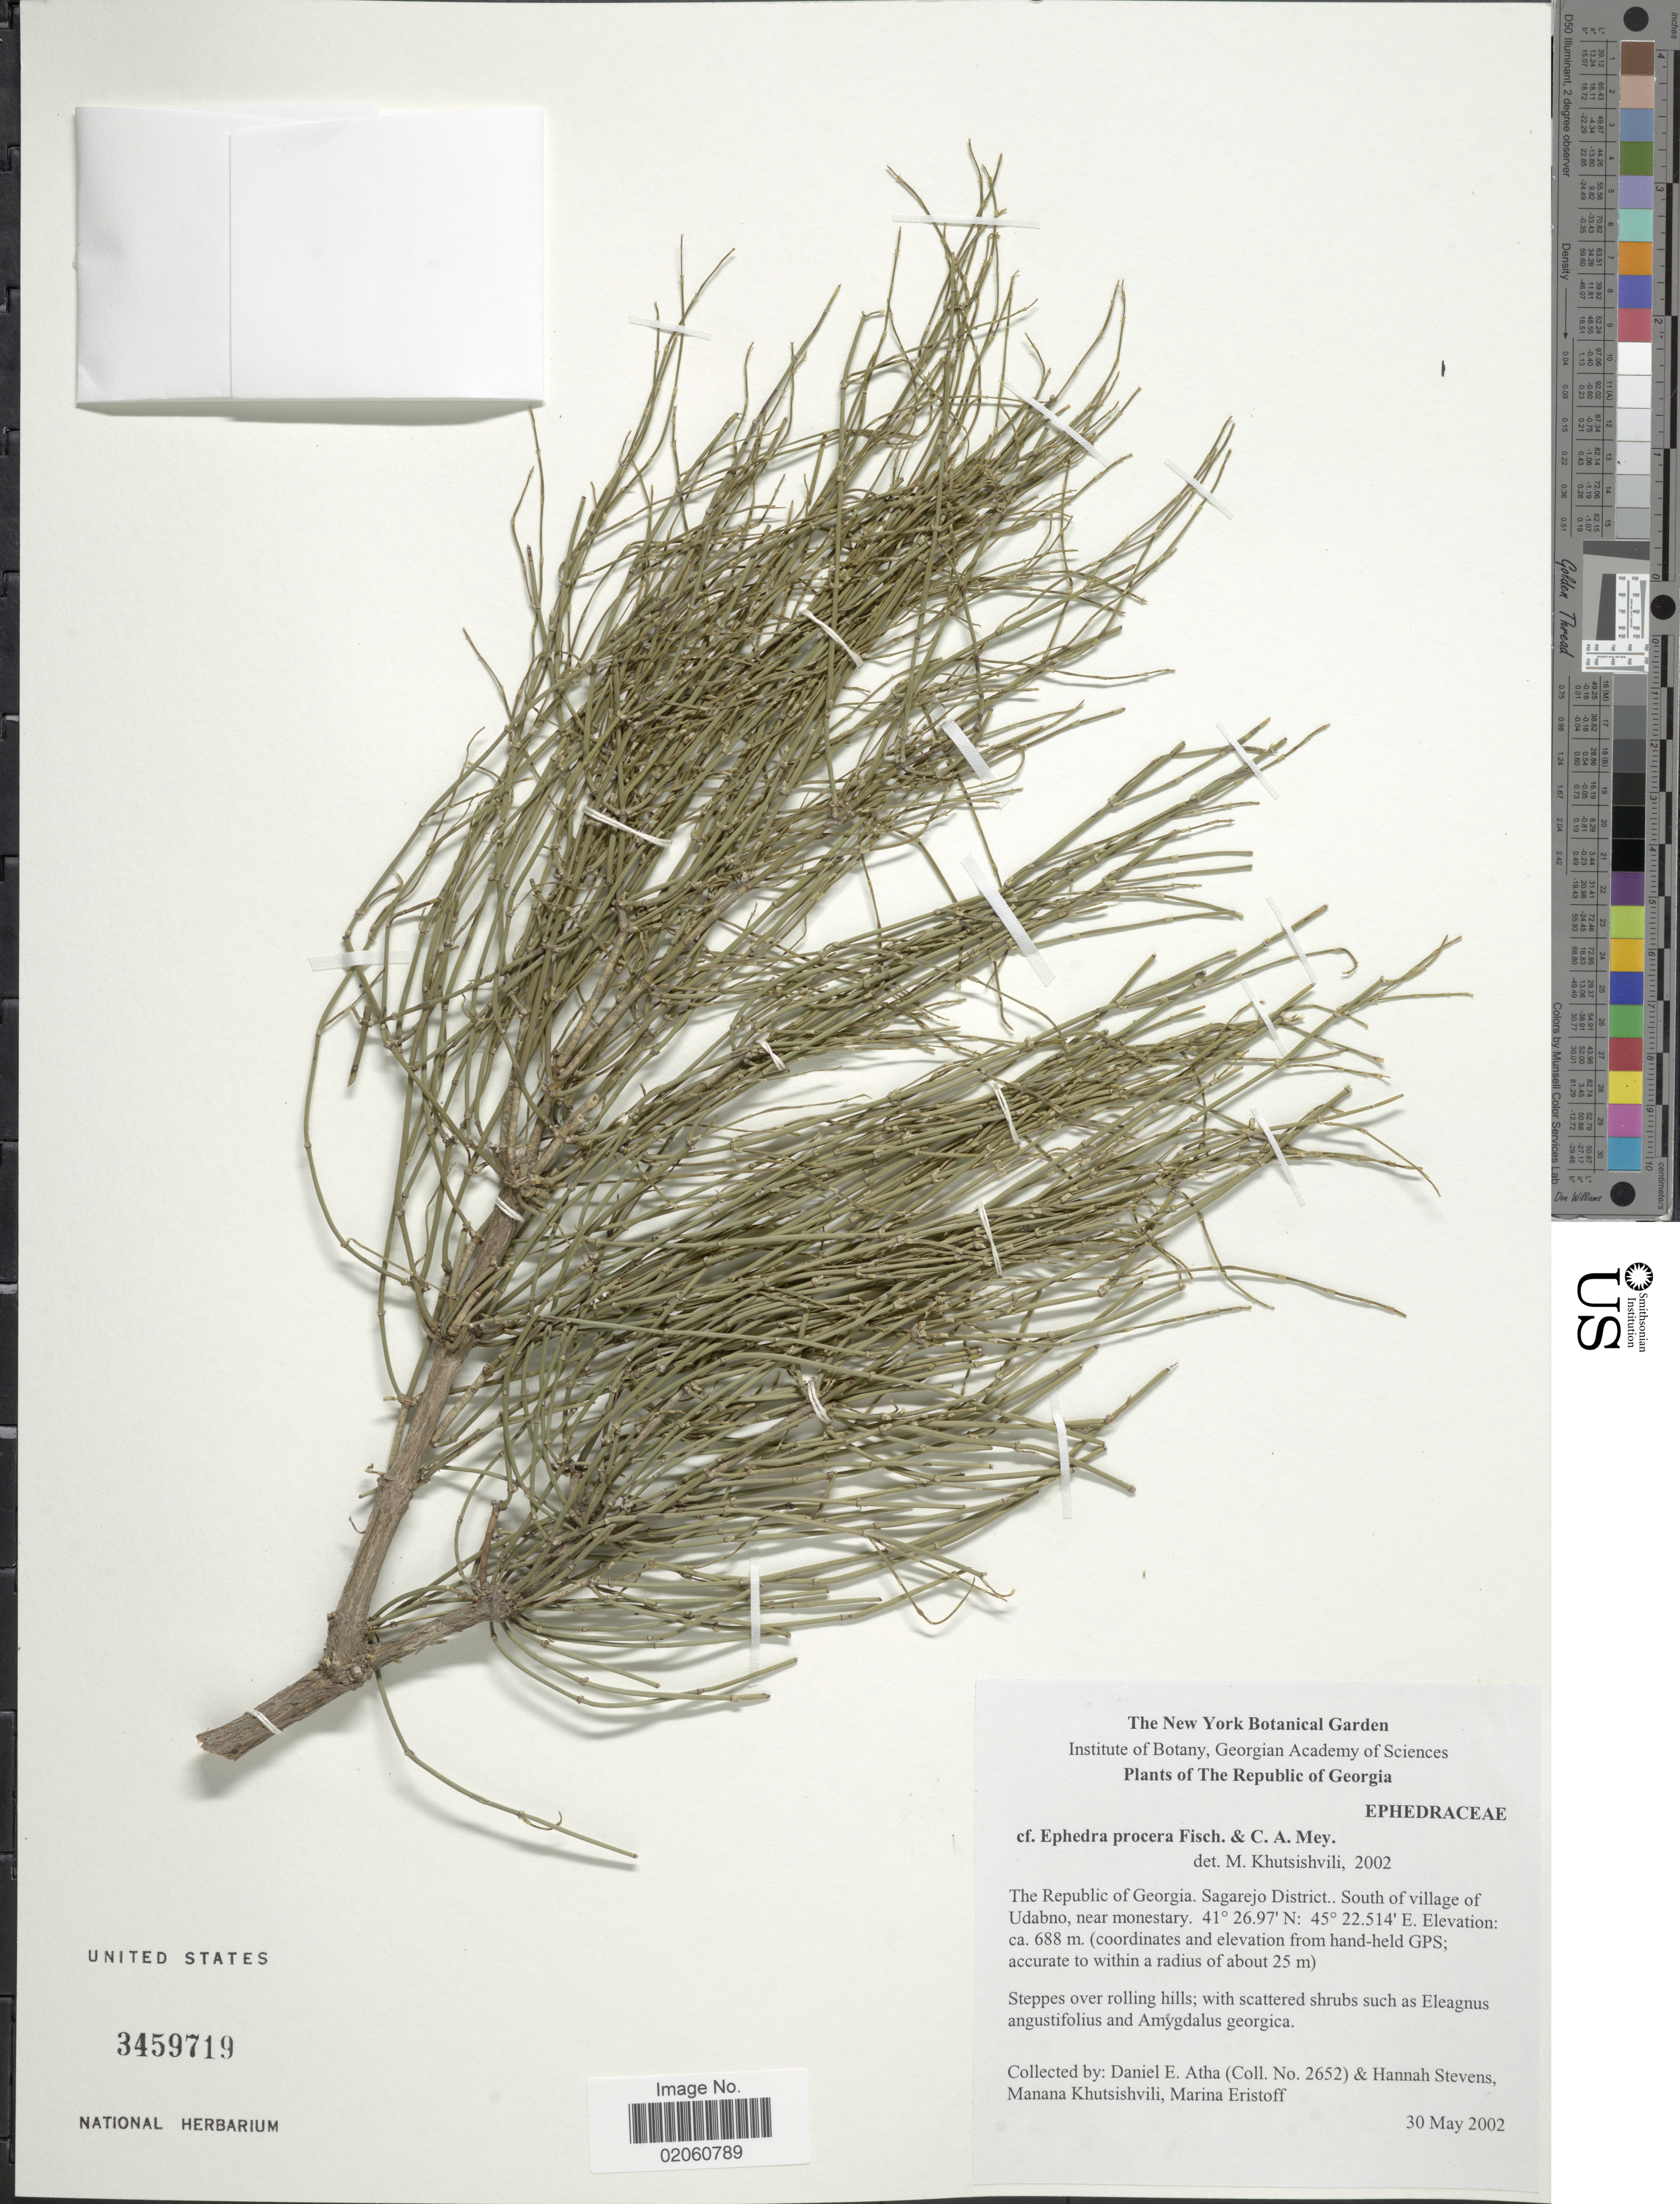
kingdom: Plantae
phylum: Tracheophyta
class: Gnetopsida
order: Ephedrales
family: Ephedraceae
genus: Ephedra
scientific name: Ephedra procera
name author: C.A. Mey.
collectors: D. Atha, H. Stevens, M. Khutsiskvili & M. Eristoff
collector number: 2652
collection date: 2002-05-30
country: Georgia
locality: The Republic of Georgia. Sagarejo District.. South of village of Udabno, near monestary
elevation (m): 688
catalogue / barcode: US 3459719